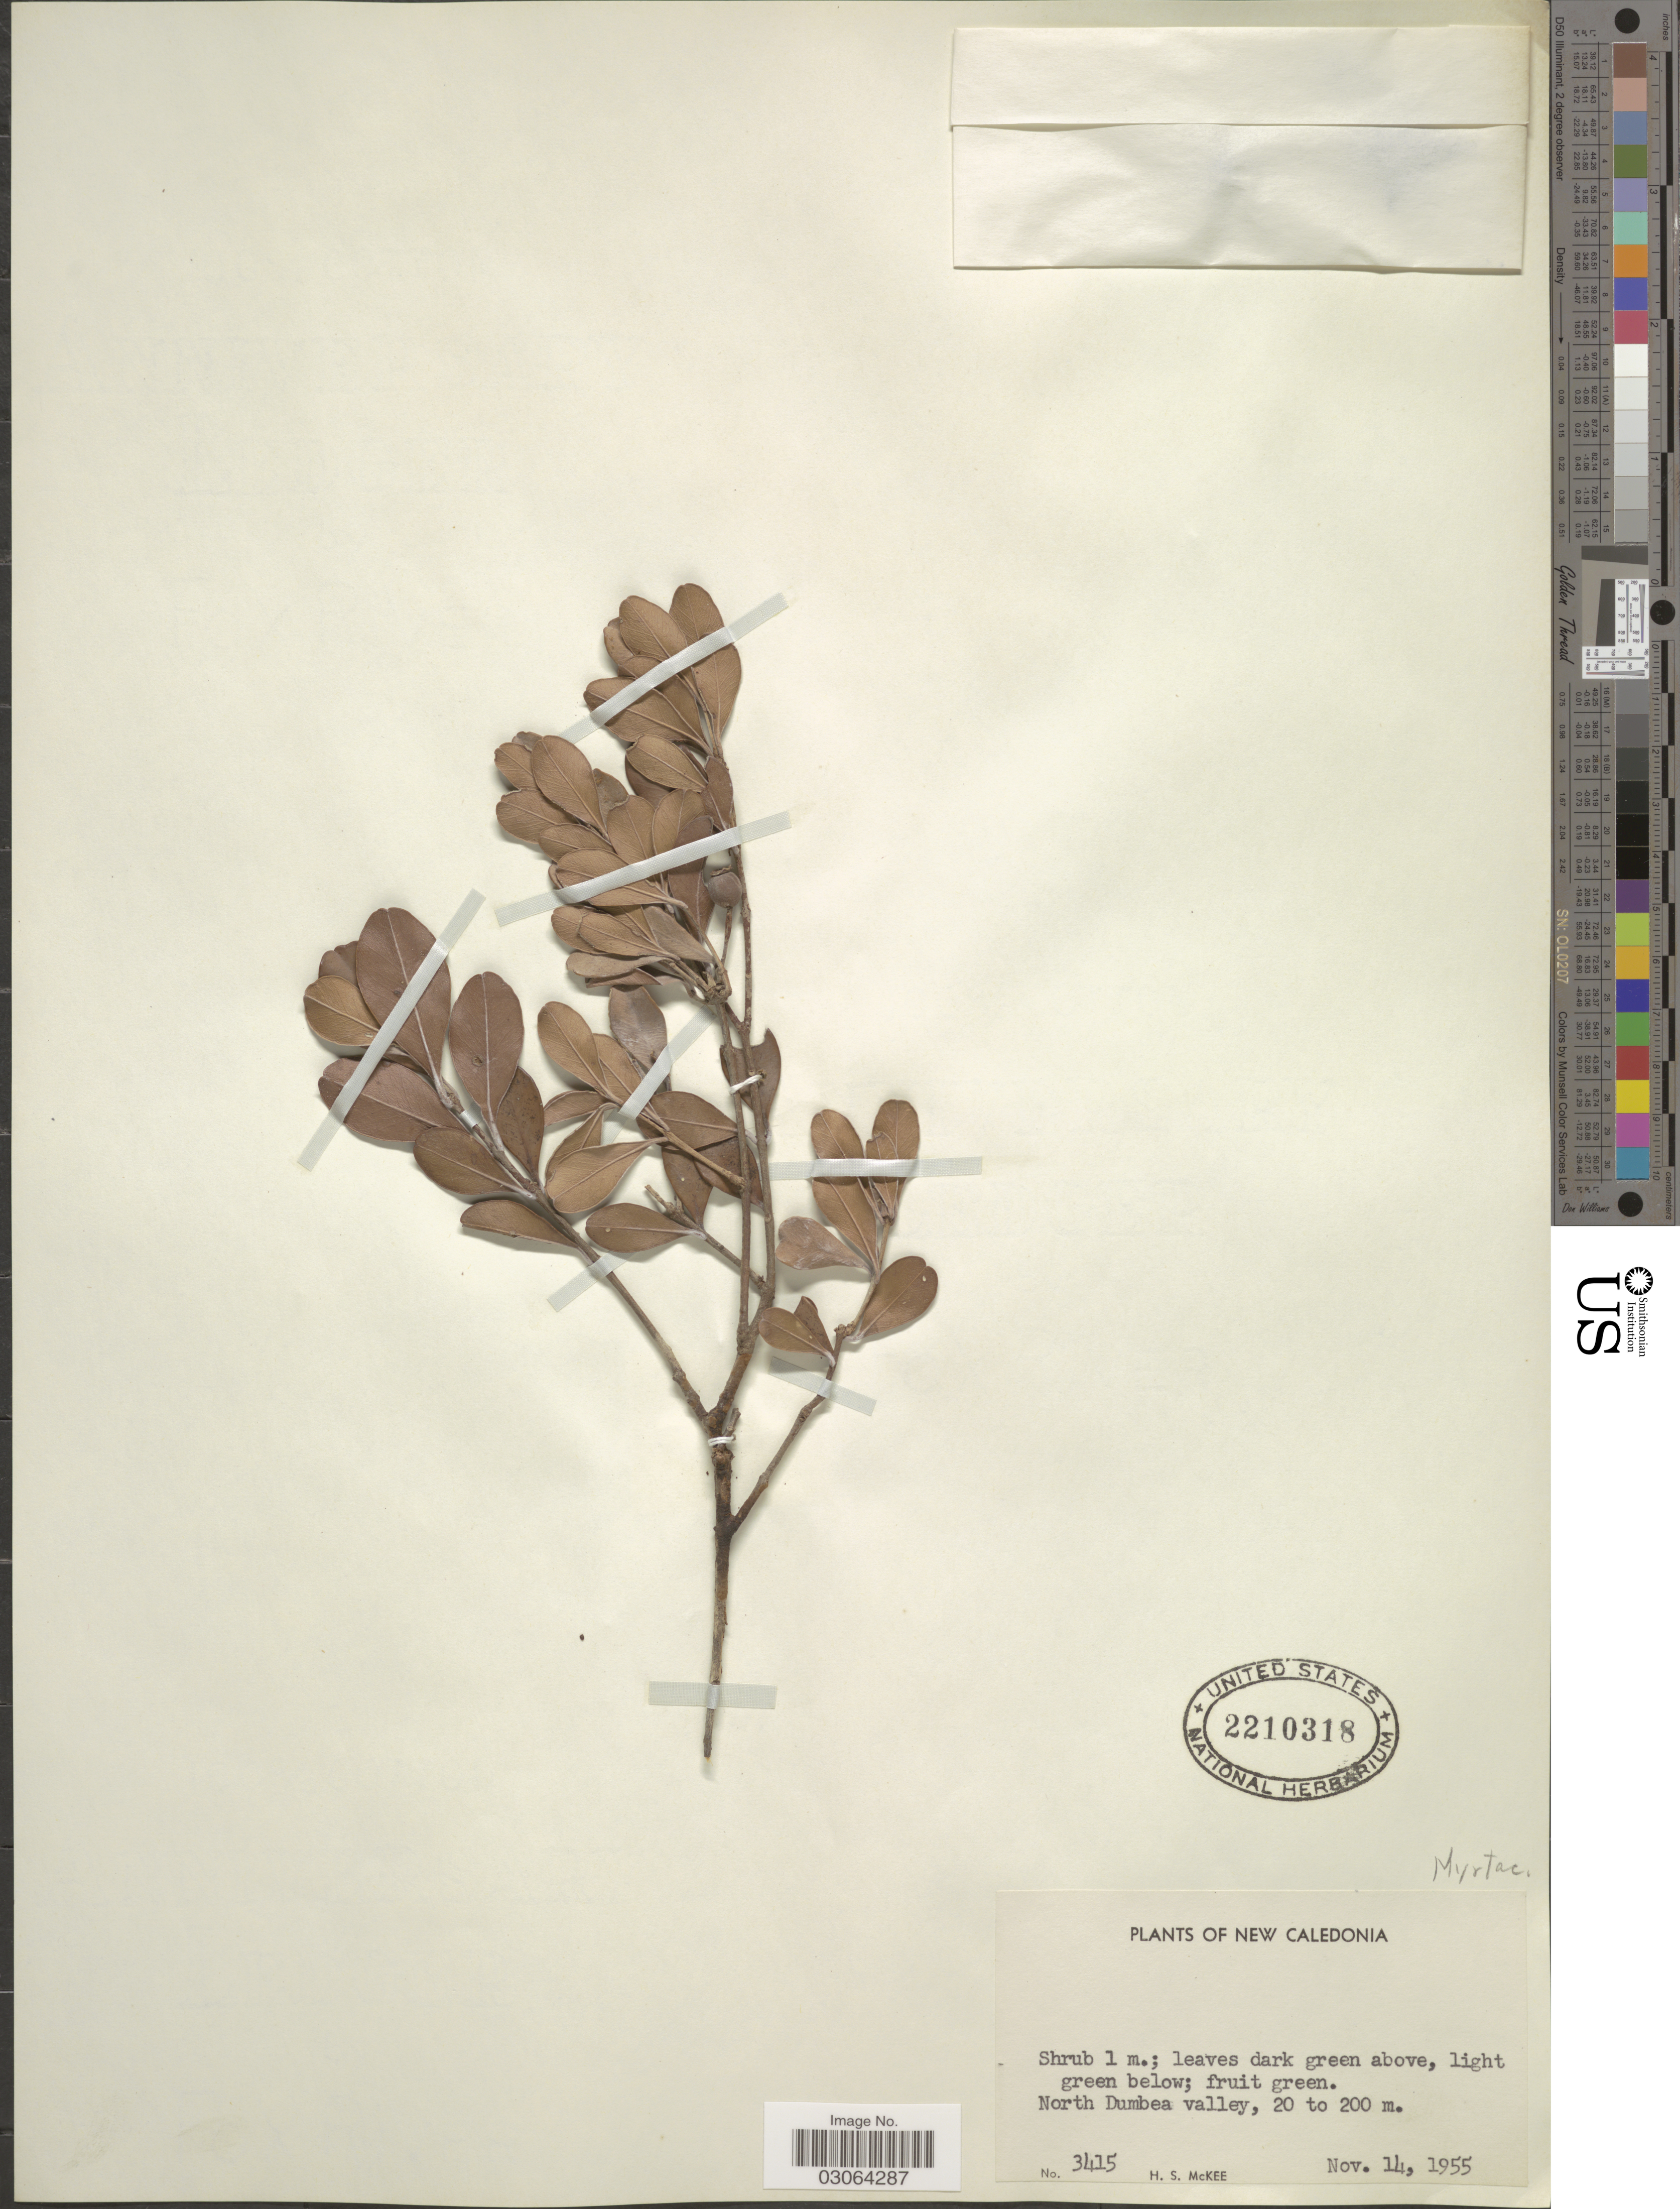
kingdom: Plantae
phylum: Tracheophyta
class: Magnoliopsida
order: Myrtales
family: Myrtaceae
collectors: H. S. McKee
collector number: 3415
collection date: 1955-11-14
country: New Caledonia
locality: North Dumbea valley.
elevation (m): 20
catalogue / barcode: US 2210318